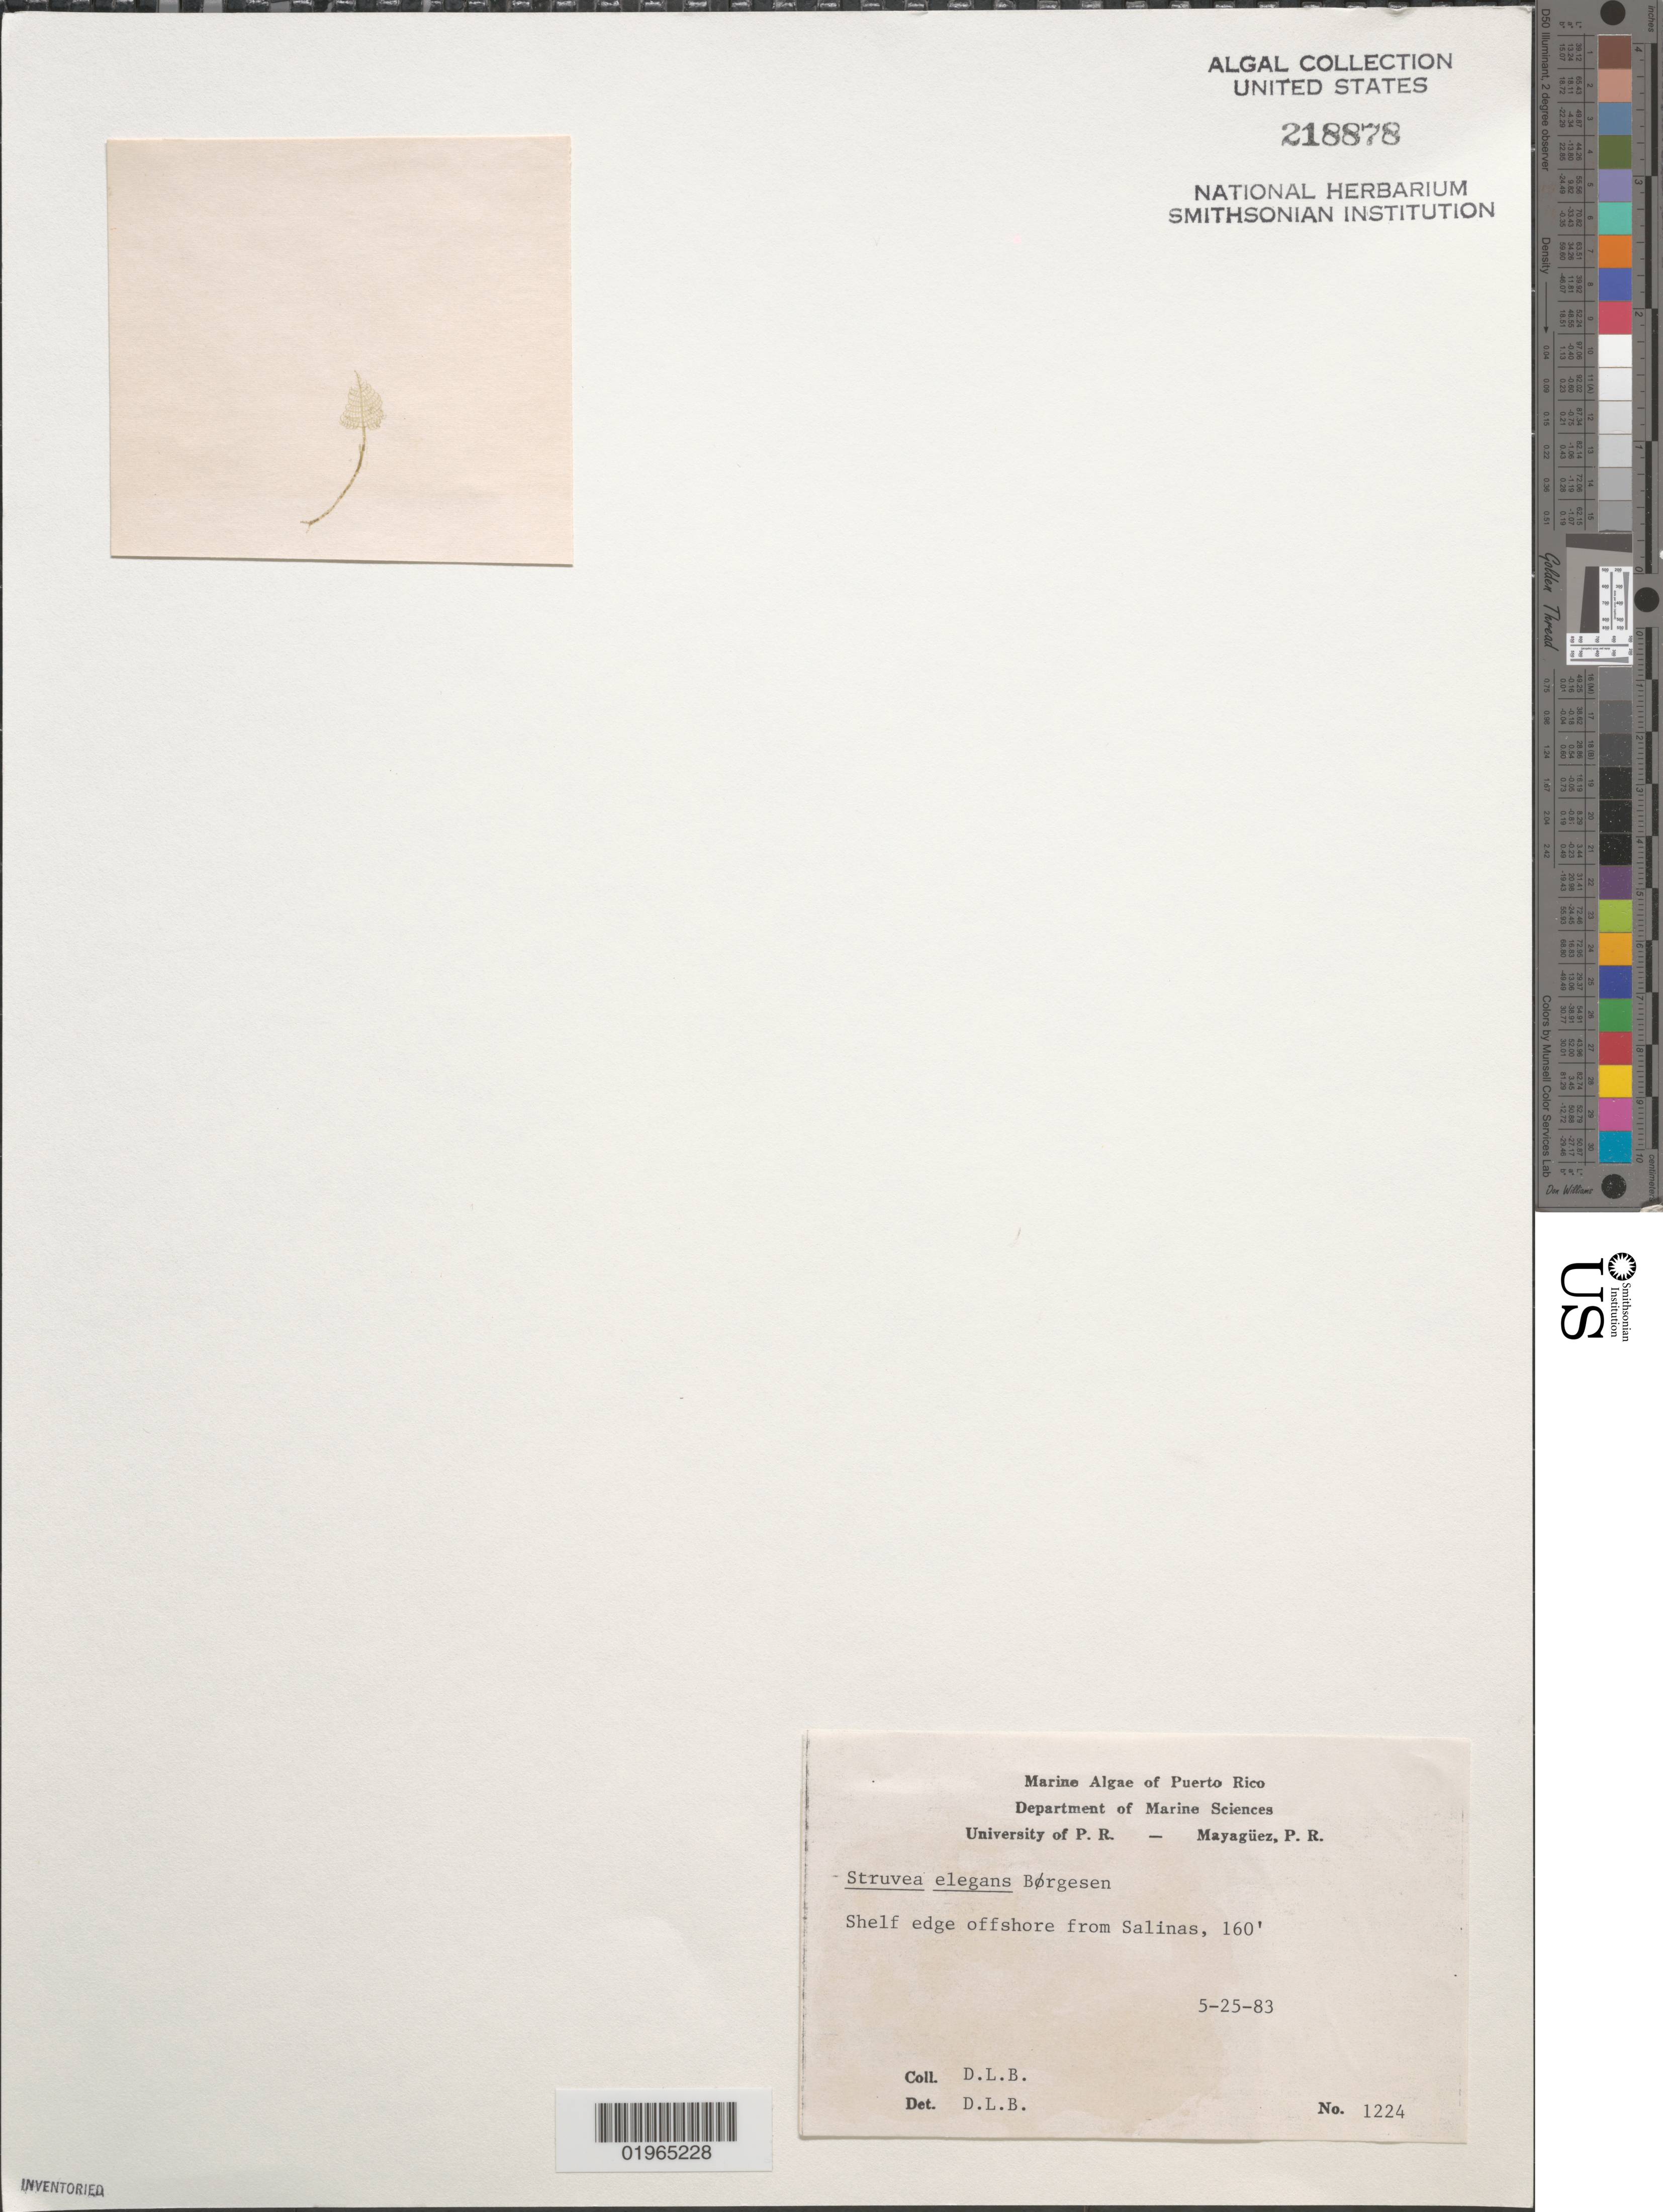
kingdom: Plantae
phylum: Chlorophyta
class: Ulvophyceae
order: Siphonocladales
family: Boodleaceae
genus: Struvea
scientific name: Struvea elegans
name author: Børgesen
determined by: Ballantine, D. L.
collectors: D.L. Ballantine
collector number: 1224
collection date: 1983-05-25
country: Puerto Rico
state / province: Salinas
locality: Shelf edge offshore from Salinas.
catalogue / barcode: US 218878